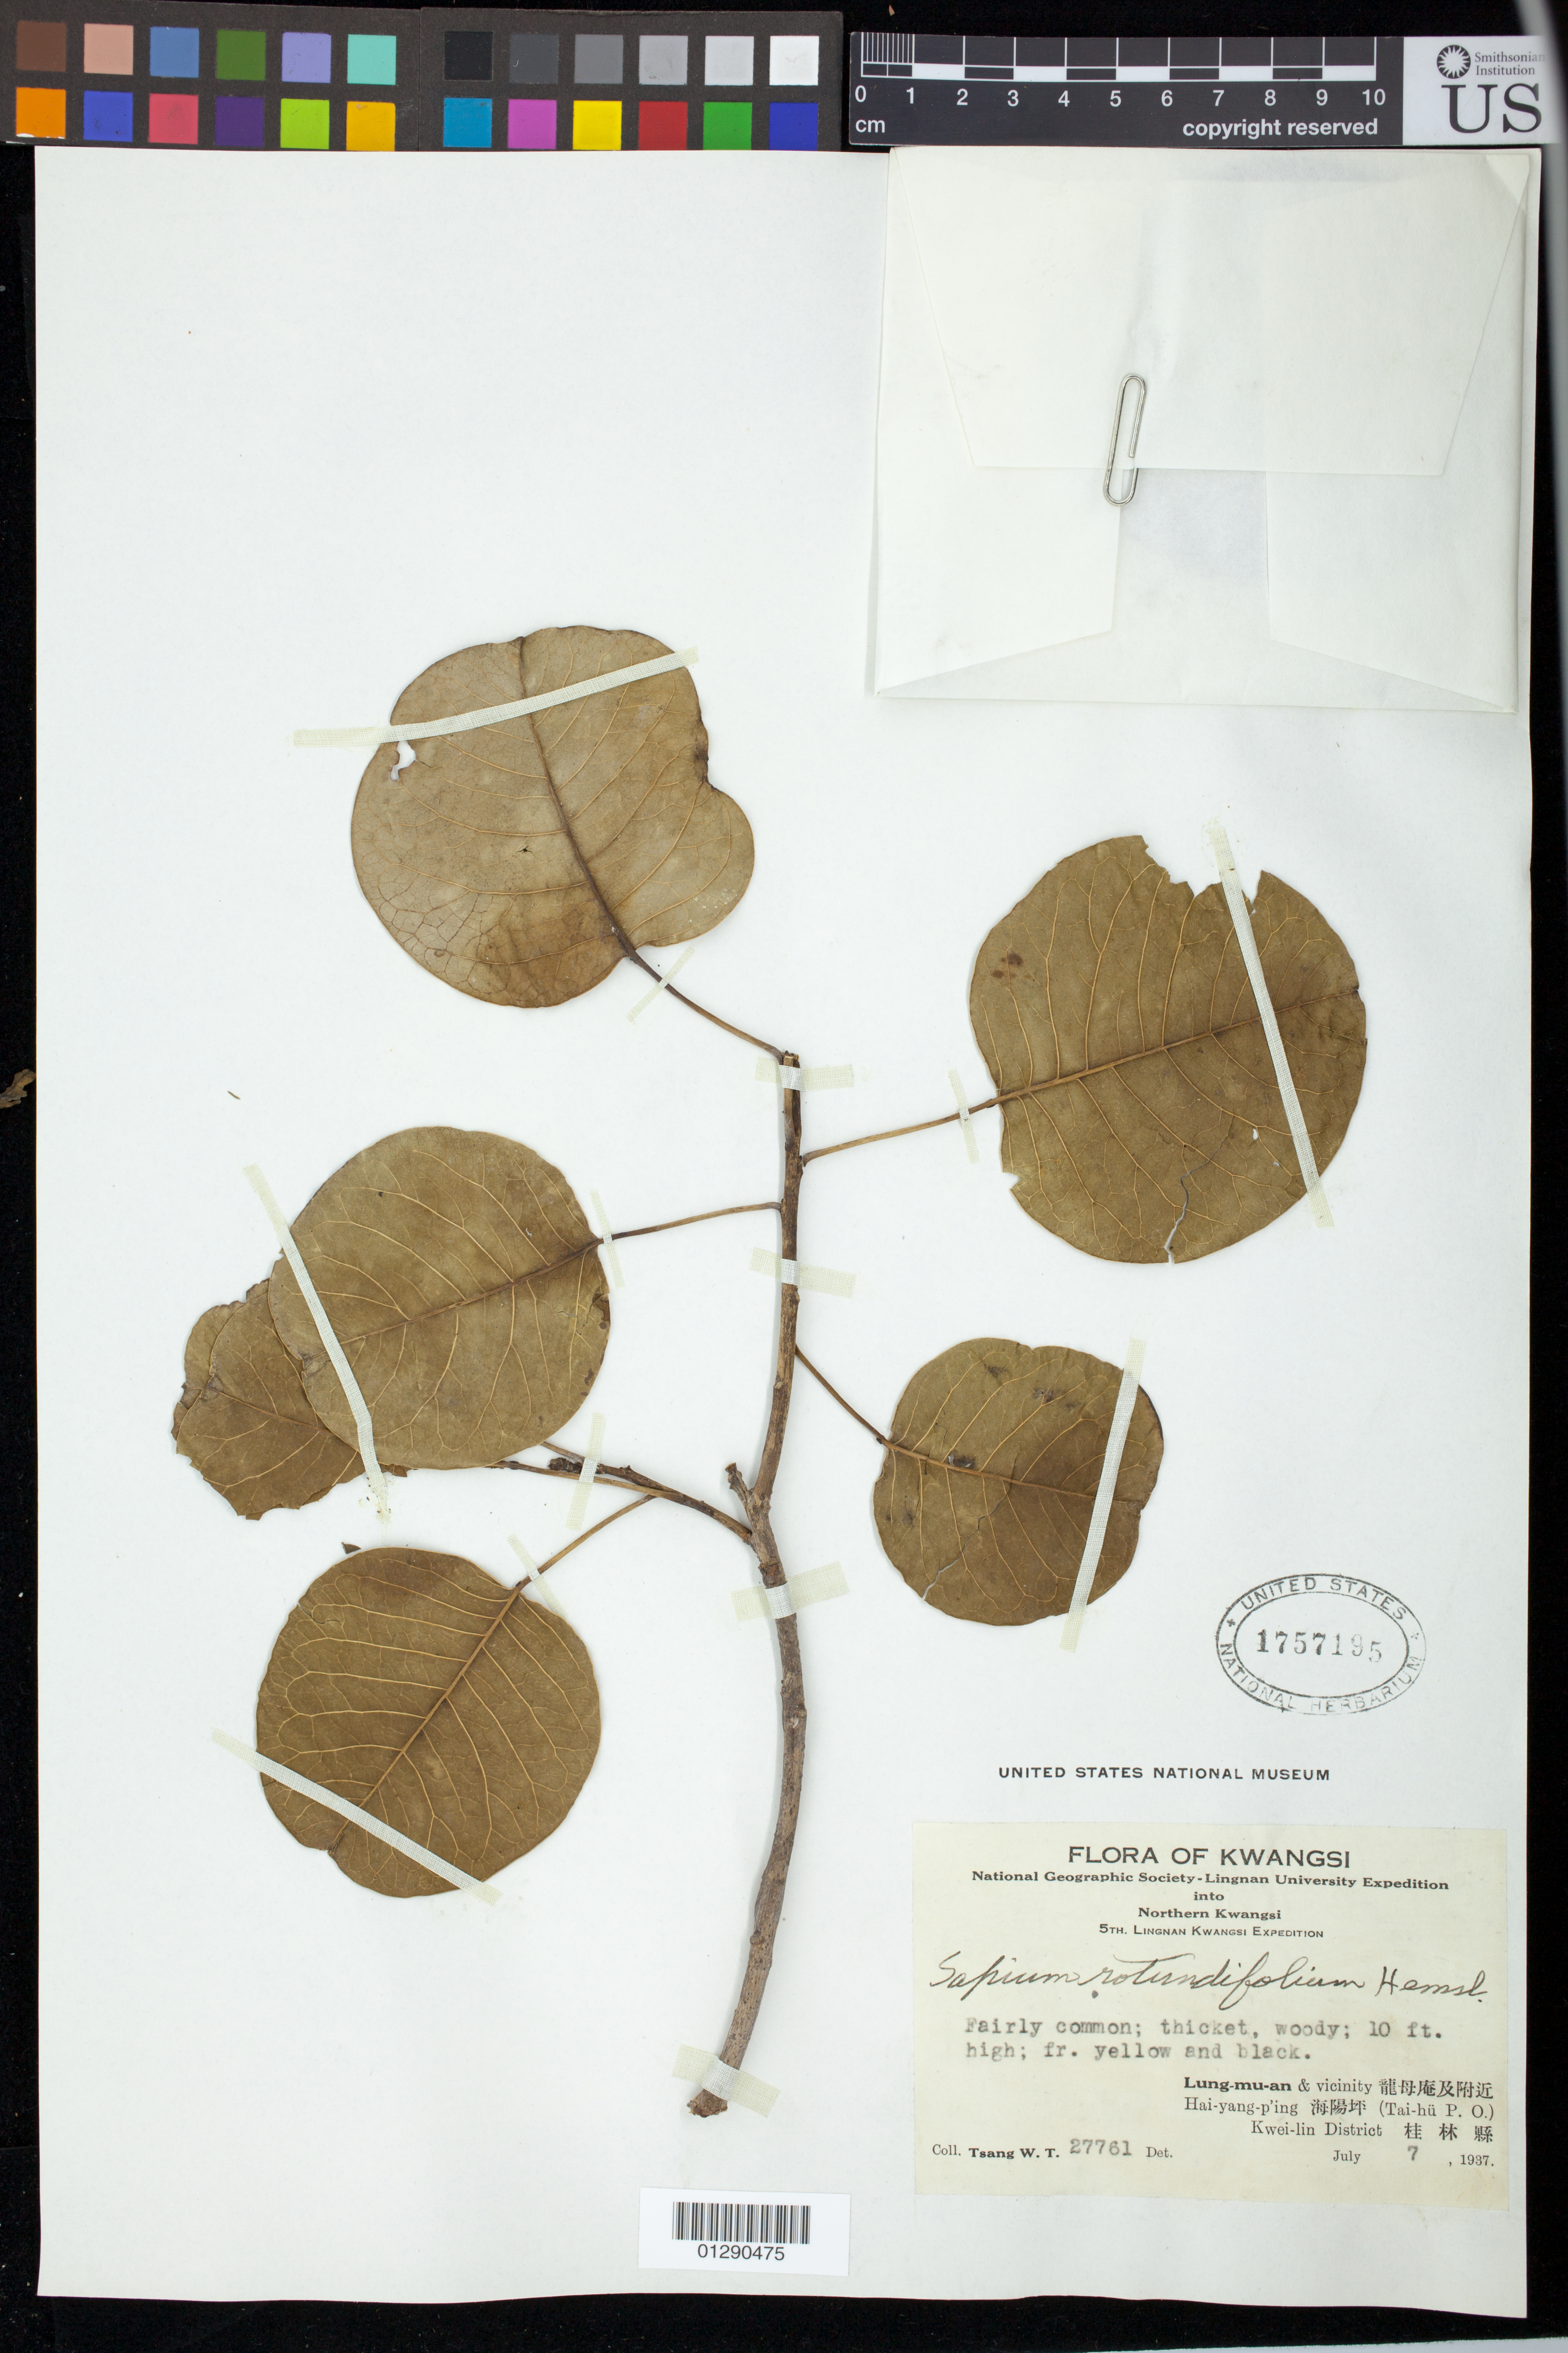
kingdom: Plantae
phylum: Tracheophyta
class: Magnoliopsida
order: Malpighiales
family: Euphorbiaceae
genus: Sapium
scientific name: Sapium rotundifolium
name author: Hemsl.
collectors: W. T. Tsang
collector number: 27761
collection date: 1937-07-07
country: China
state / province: Guangxi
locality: Northern Kwangsi,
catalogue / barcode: US 1757195